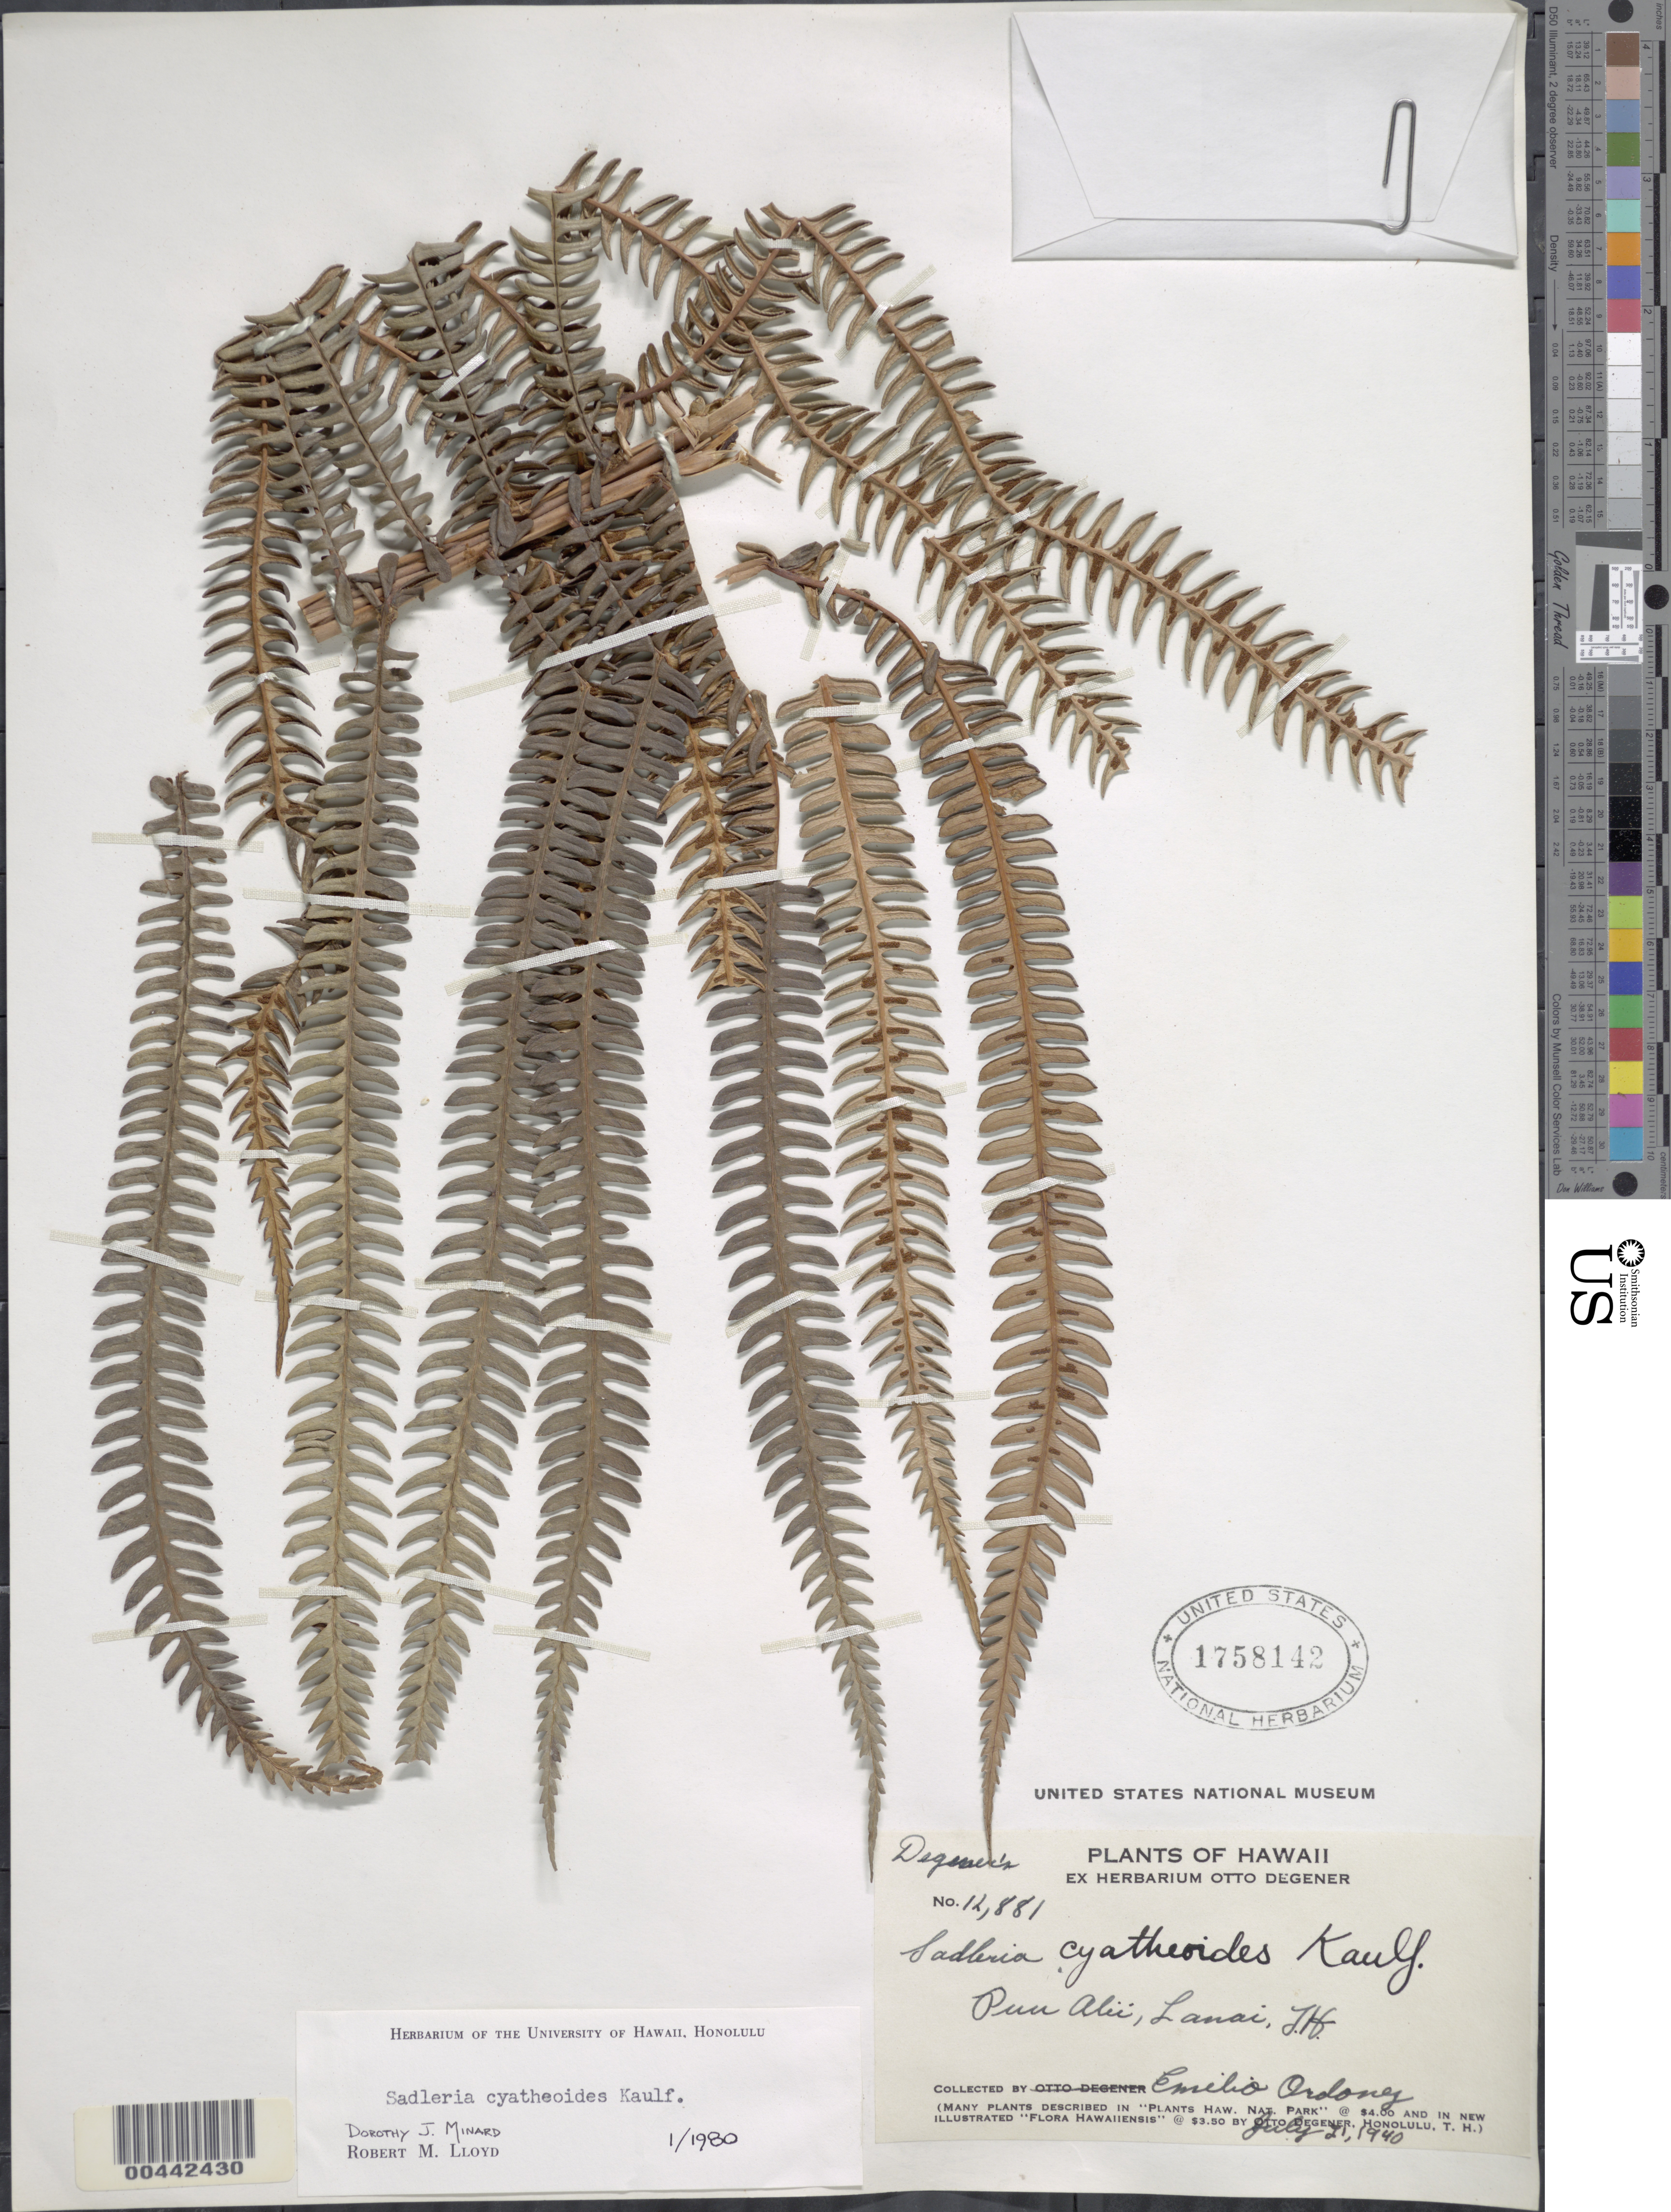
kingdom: Plantae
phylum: Tracheophyta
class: Polypodiopsida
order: Polypodiales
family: Blechnaceae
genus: Sadleria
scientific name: Sadleria cyatheoides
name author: Kaulf.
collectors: E. Ordonez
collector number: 12881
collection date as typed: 21 Jul 1940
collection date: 1940-07-21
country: United States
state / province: Hawaii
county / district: Maui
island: Lana'i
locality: Puu Alii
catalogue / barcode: US 1758142